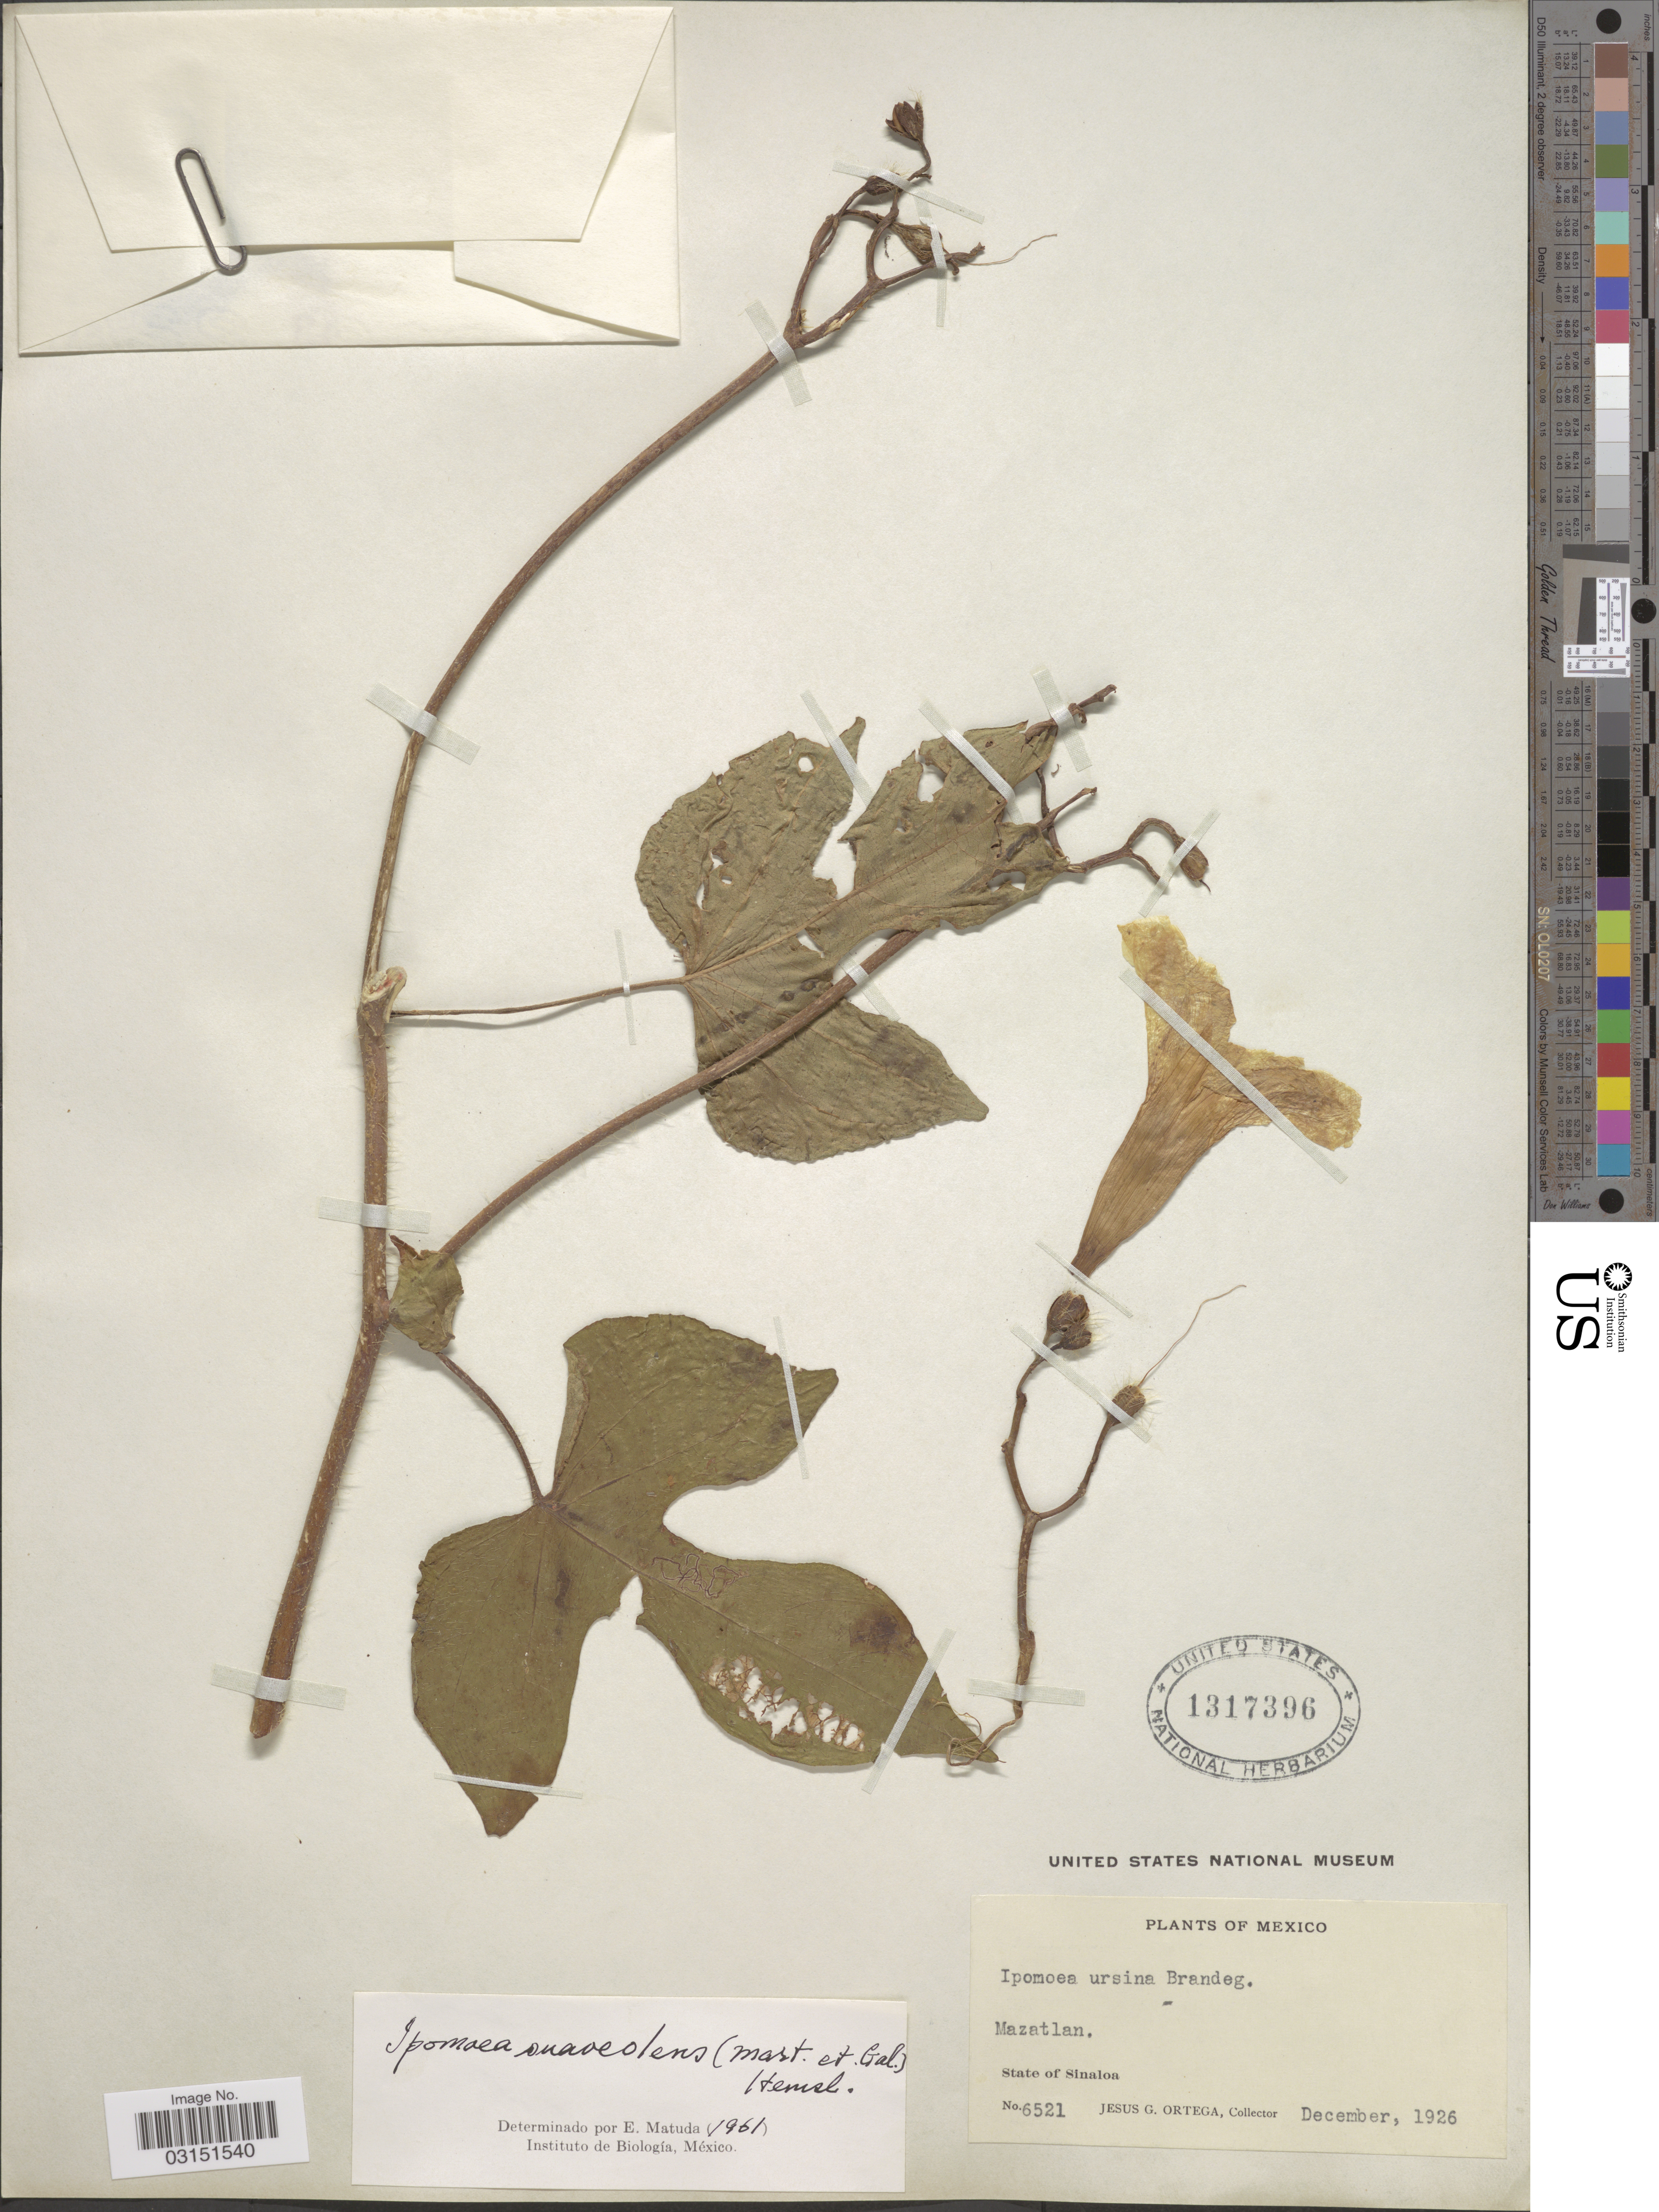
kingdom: Plantae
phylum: Tracheophyta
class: Magnoliopsida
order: Solanales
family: Convolvulaceae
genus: Ipomoea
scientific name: Ipomoea suaveolens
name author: (M. Martens & Galeotti) Hemsl.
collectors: J. Ortega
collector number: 6521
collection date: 1926-12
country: Mexico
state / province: Sinaloa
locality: Mazatlan.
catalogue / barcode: US 1317396